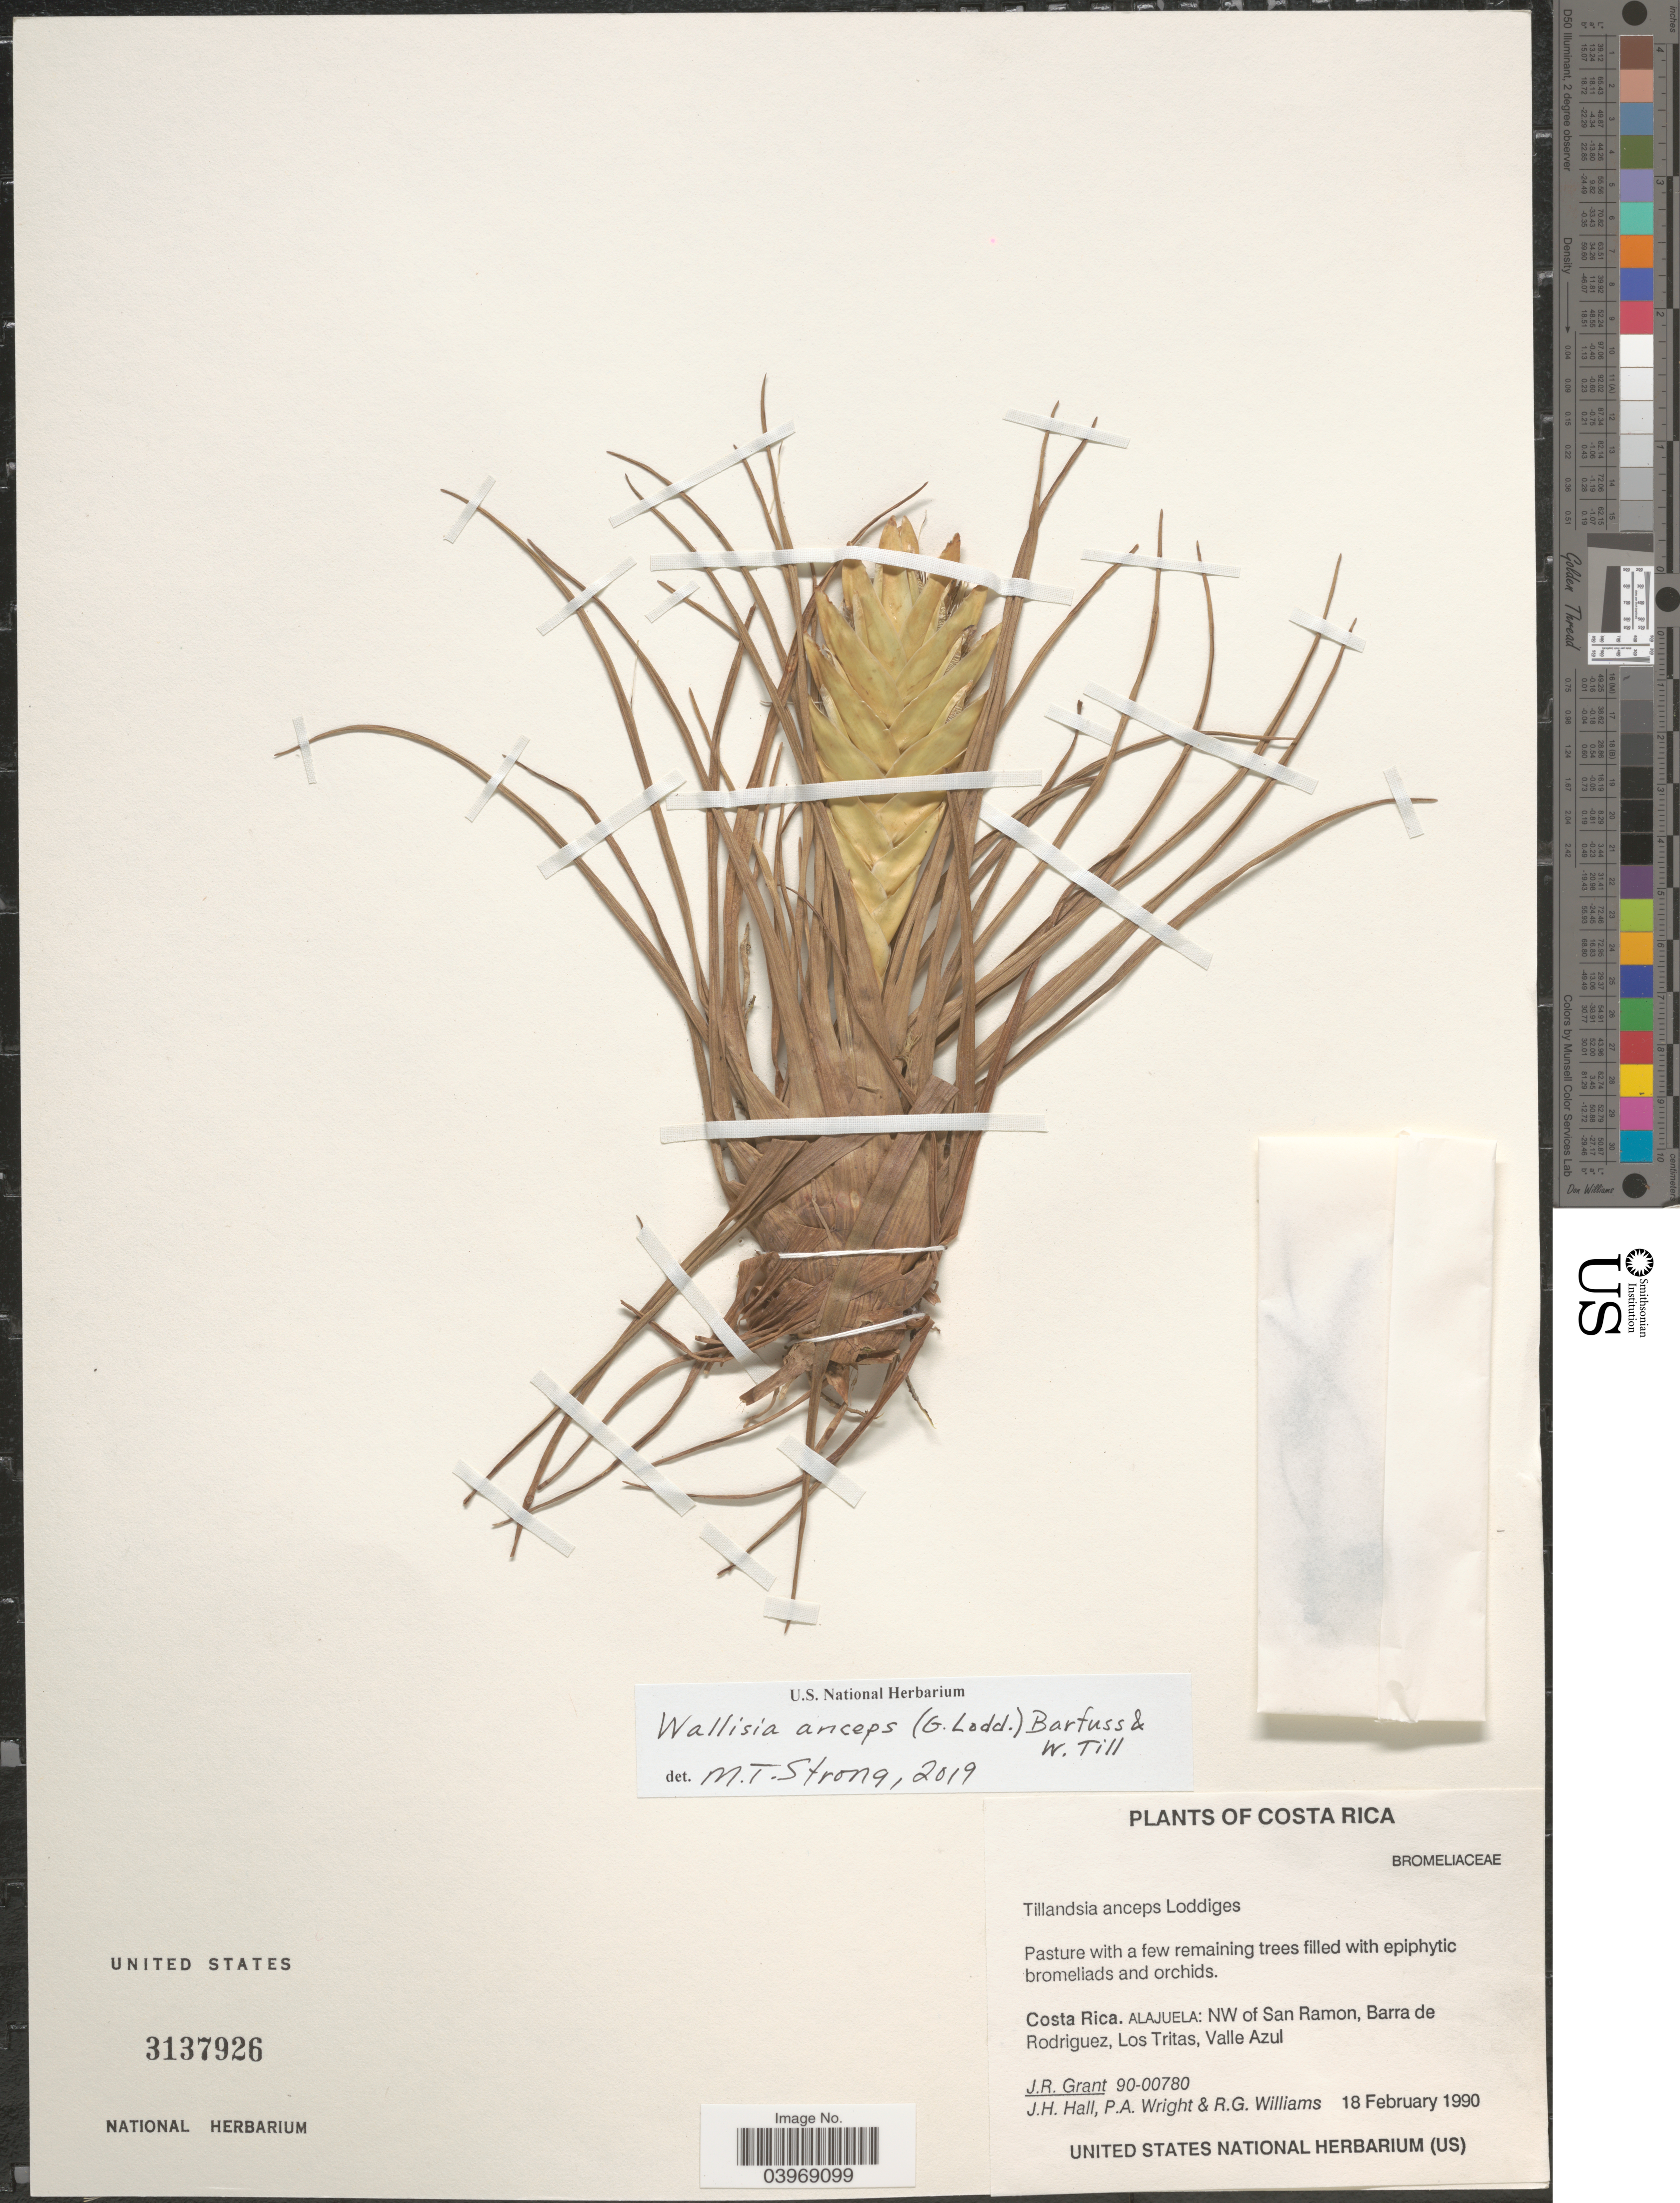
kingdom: Plantae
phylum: Tracheophyta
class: Liliopsida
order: Poales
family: Bromeliaceae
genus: Wallisia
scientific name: Wallisia anceps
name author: (G. Lodd.) Barfuss & W. Till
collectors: J. Grant, J. Hall, P. A. Wright & R. G. Williams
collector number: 90-00780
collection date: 1990-02-18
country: Costa Rica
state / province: Alajuela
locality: NW of San Ramon, Barra de Rodriguez, Los Tritas, Valle Azul.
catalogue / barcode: US 3137926